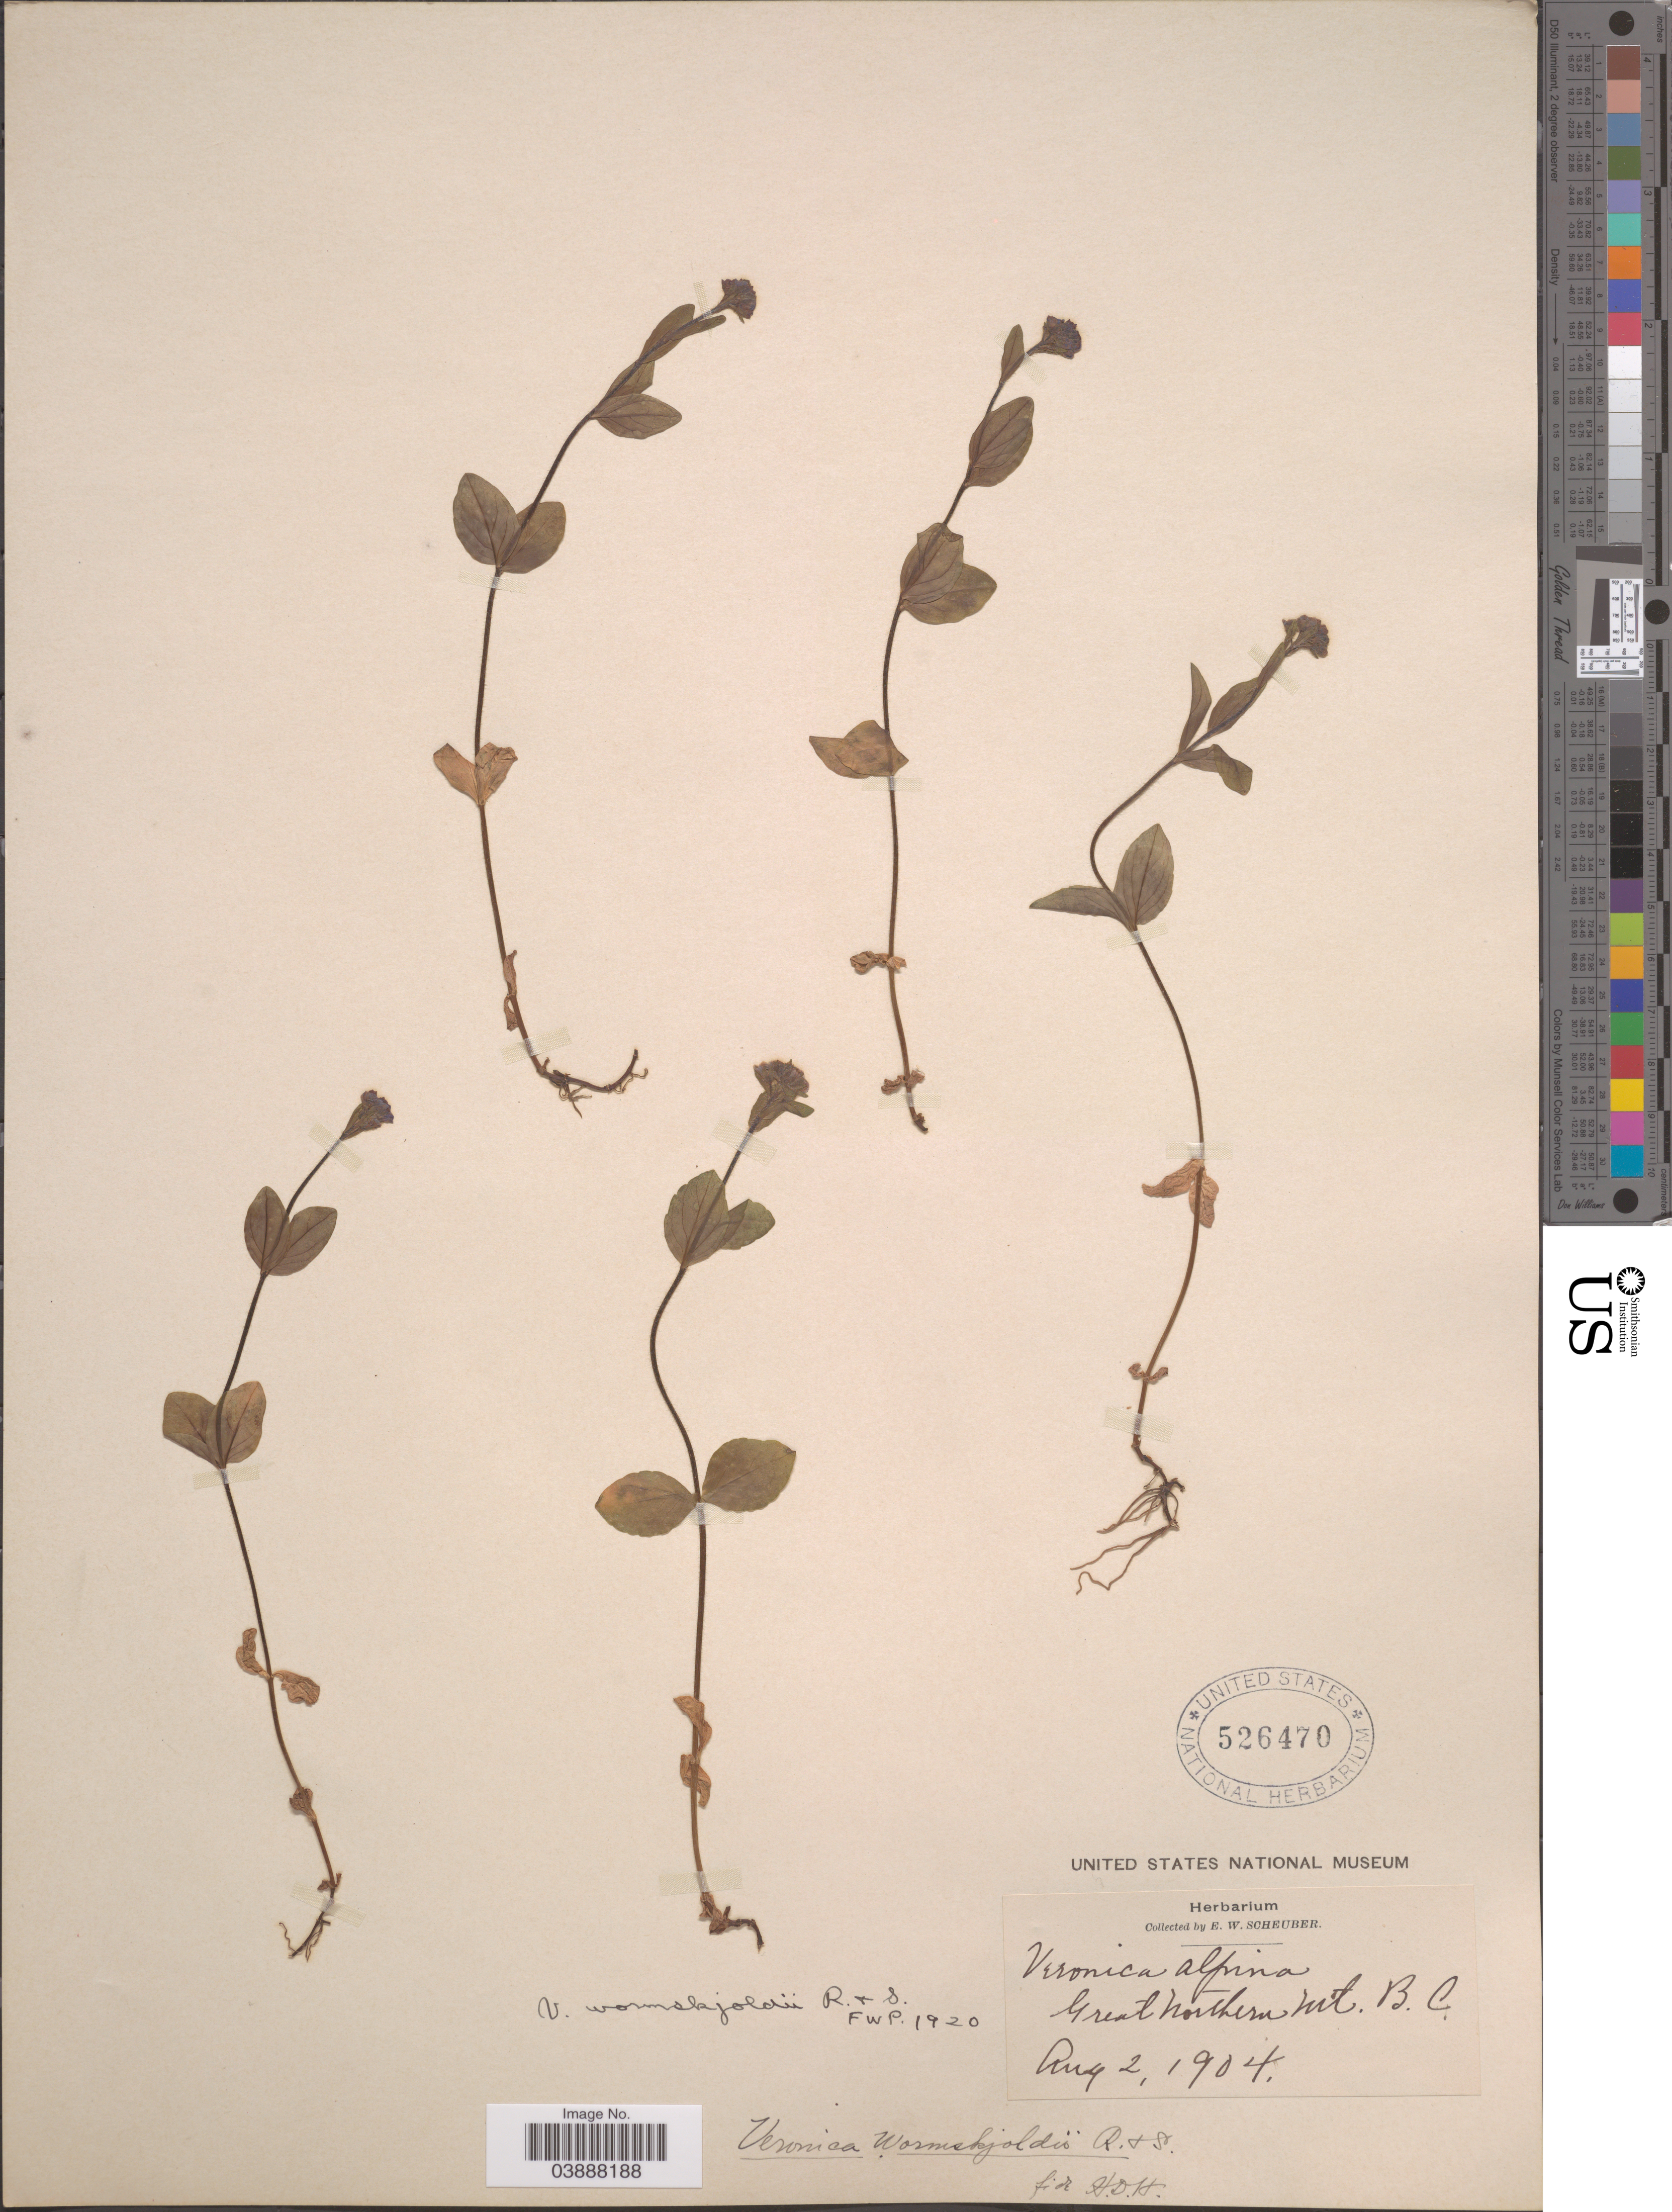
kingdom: Plantae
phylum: Tracheophyta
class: Magnoliopsida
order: Lamiales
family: Plantaginaceae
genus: Veronica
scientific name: Veronica wormskjoldii subsp. wormskjoldii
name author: Roem. & Schult.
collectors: E. Scheuber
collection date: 1904-08-02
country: Canada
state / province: British Columbia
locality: Great Northern Mt.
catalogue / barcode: US 526470